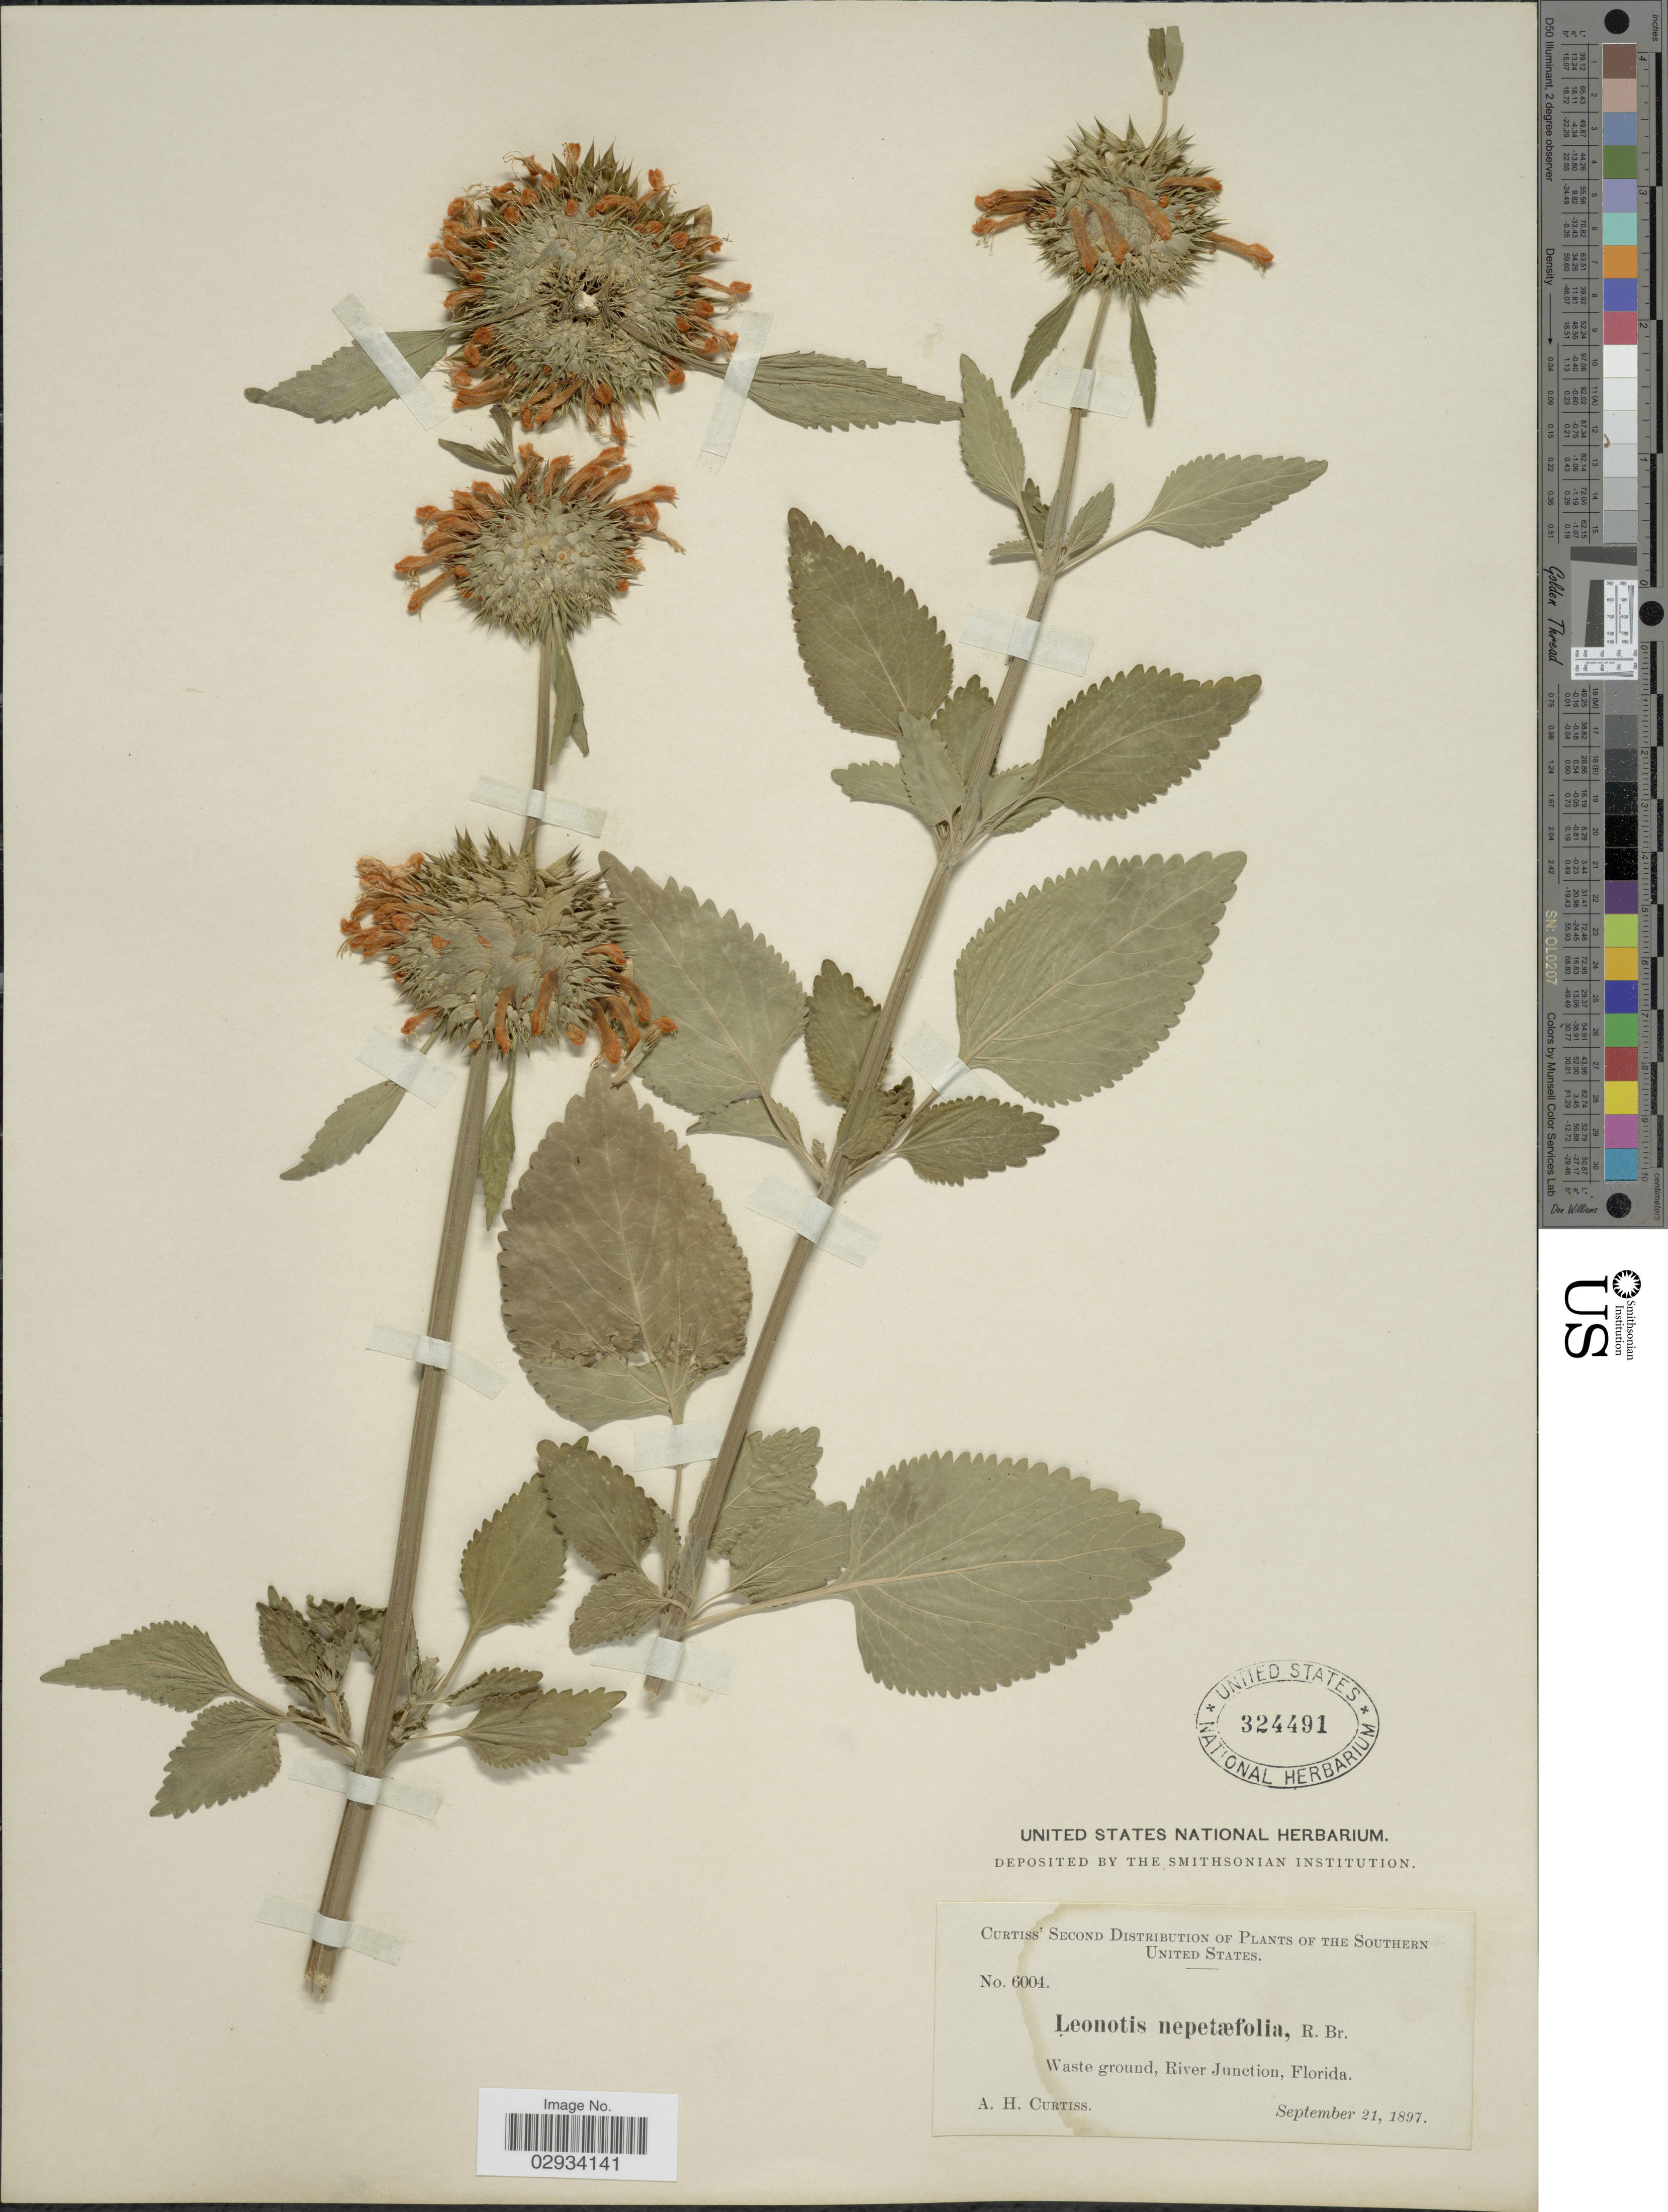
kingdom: Plantae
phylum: Tracheophyta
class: Magnoliopsida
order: Lamiales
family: Lamiaceae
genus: Leonotis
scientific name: Leonotis nepetifolia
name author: (L.) R. Br.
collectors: A. H. Curtiss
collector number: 6004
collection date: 1897-09-21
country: United States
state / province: Florida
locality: Southern United States. River Junction.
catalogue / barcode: US 324491